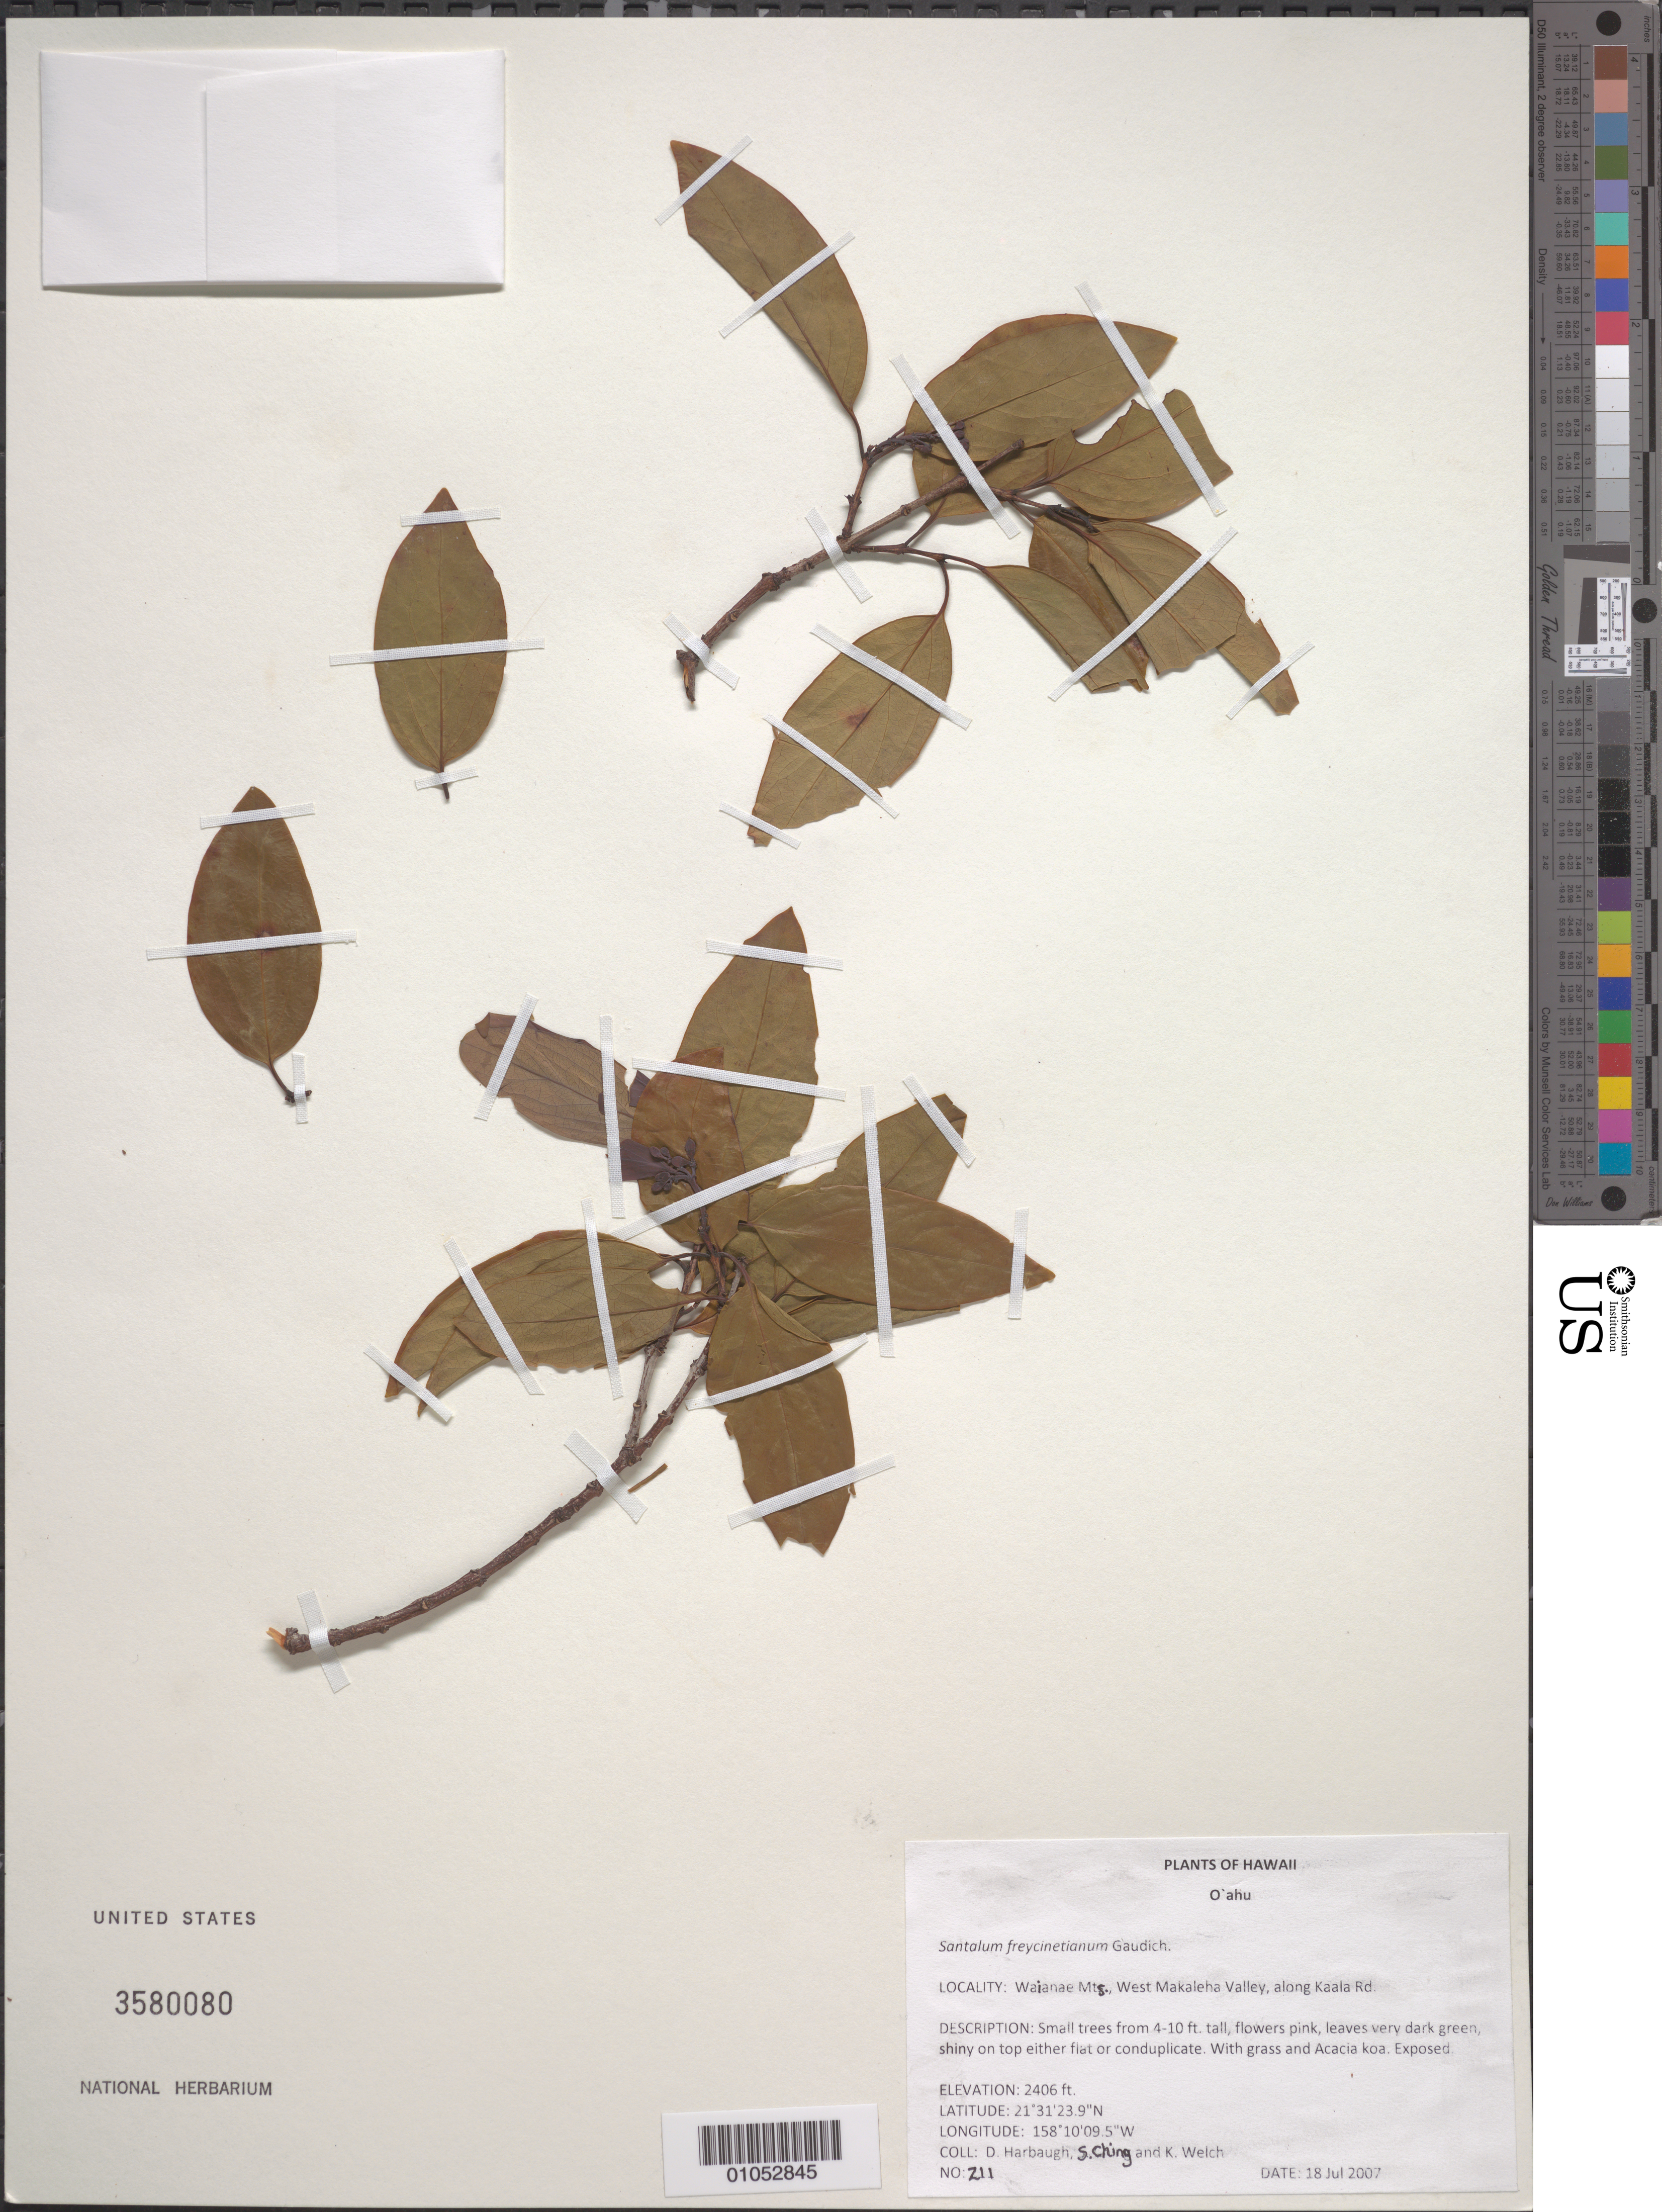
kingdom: Plantae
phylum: Tracheophyta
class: Magnoliopsida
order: Santalales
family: Santalaceae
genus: Santalum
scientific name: Santalum freycinetianum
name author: Gaudich.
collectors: D. Harbaugh, S. Ching & K. Welch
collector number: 211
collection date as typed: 18 Jul 2007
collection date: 2007-07-18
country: United States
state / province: Hawaii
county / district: Honolulu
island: Oahu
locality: Waianae Mts., West Makaleha Valley, along Kaala Rd.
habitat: Exposed.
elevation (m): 733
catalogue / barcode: US 3580080